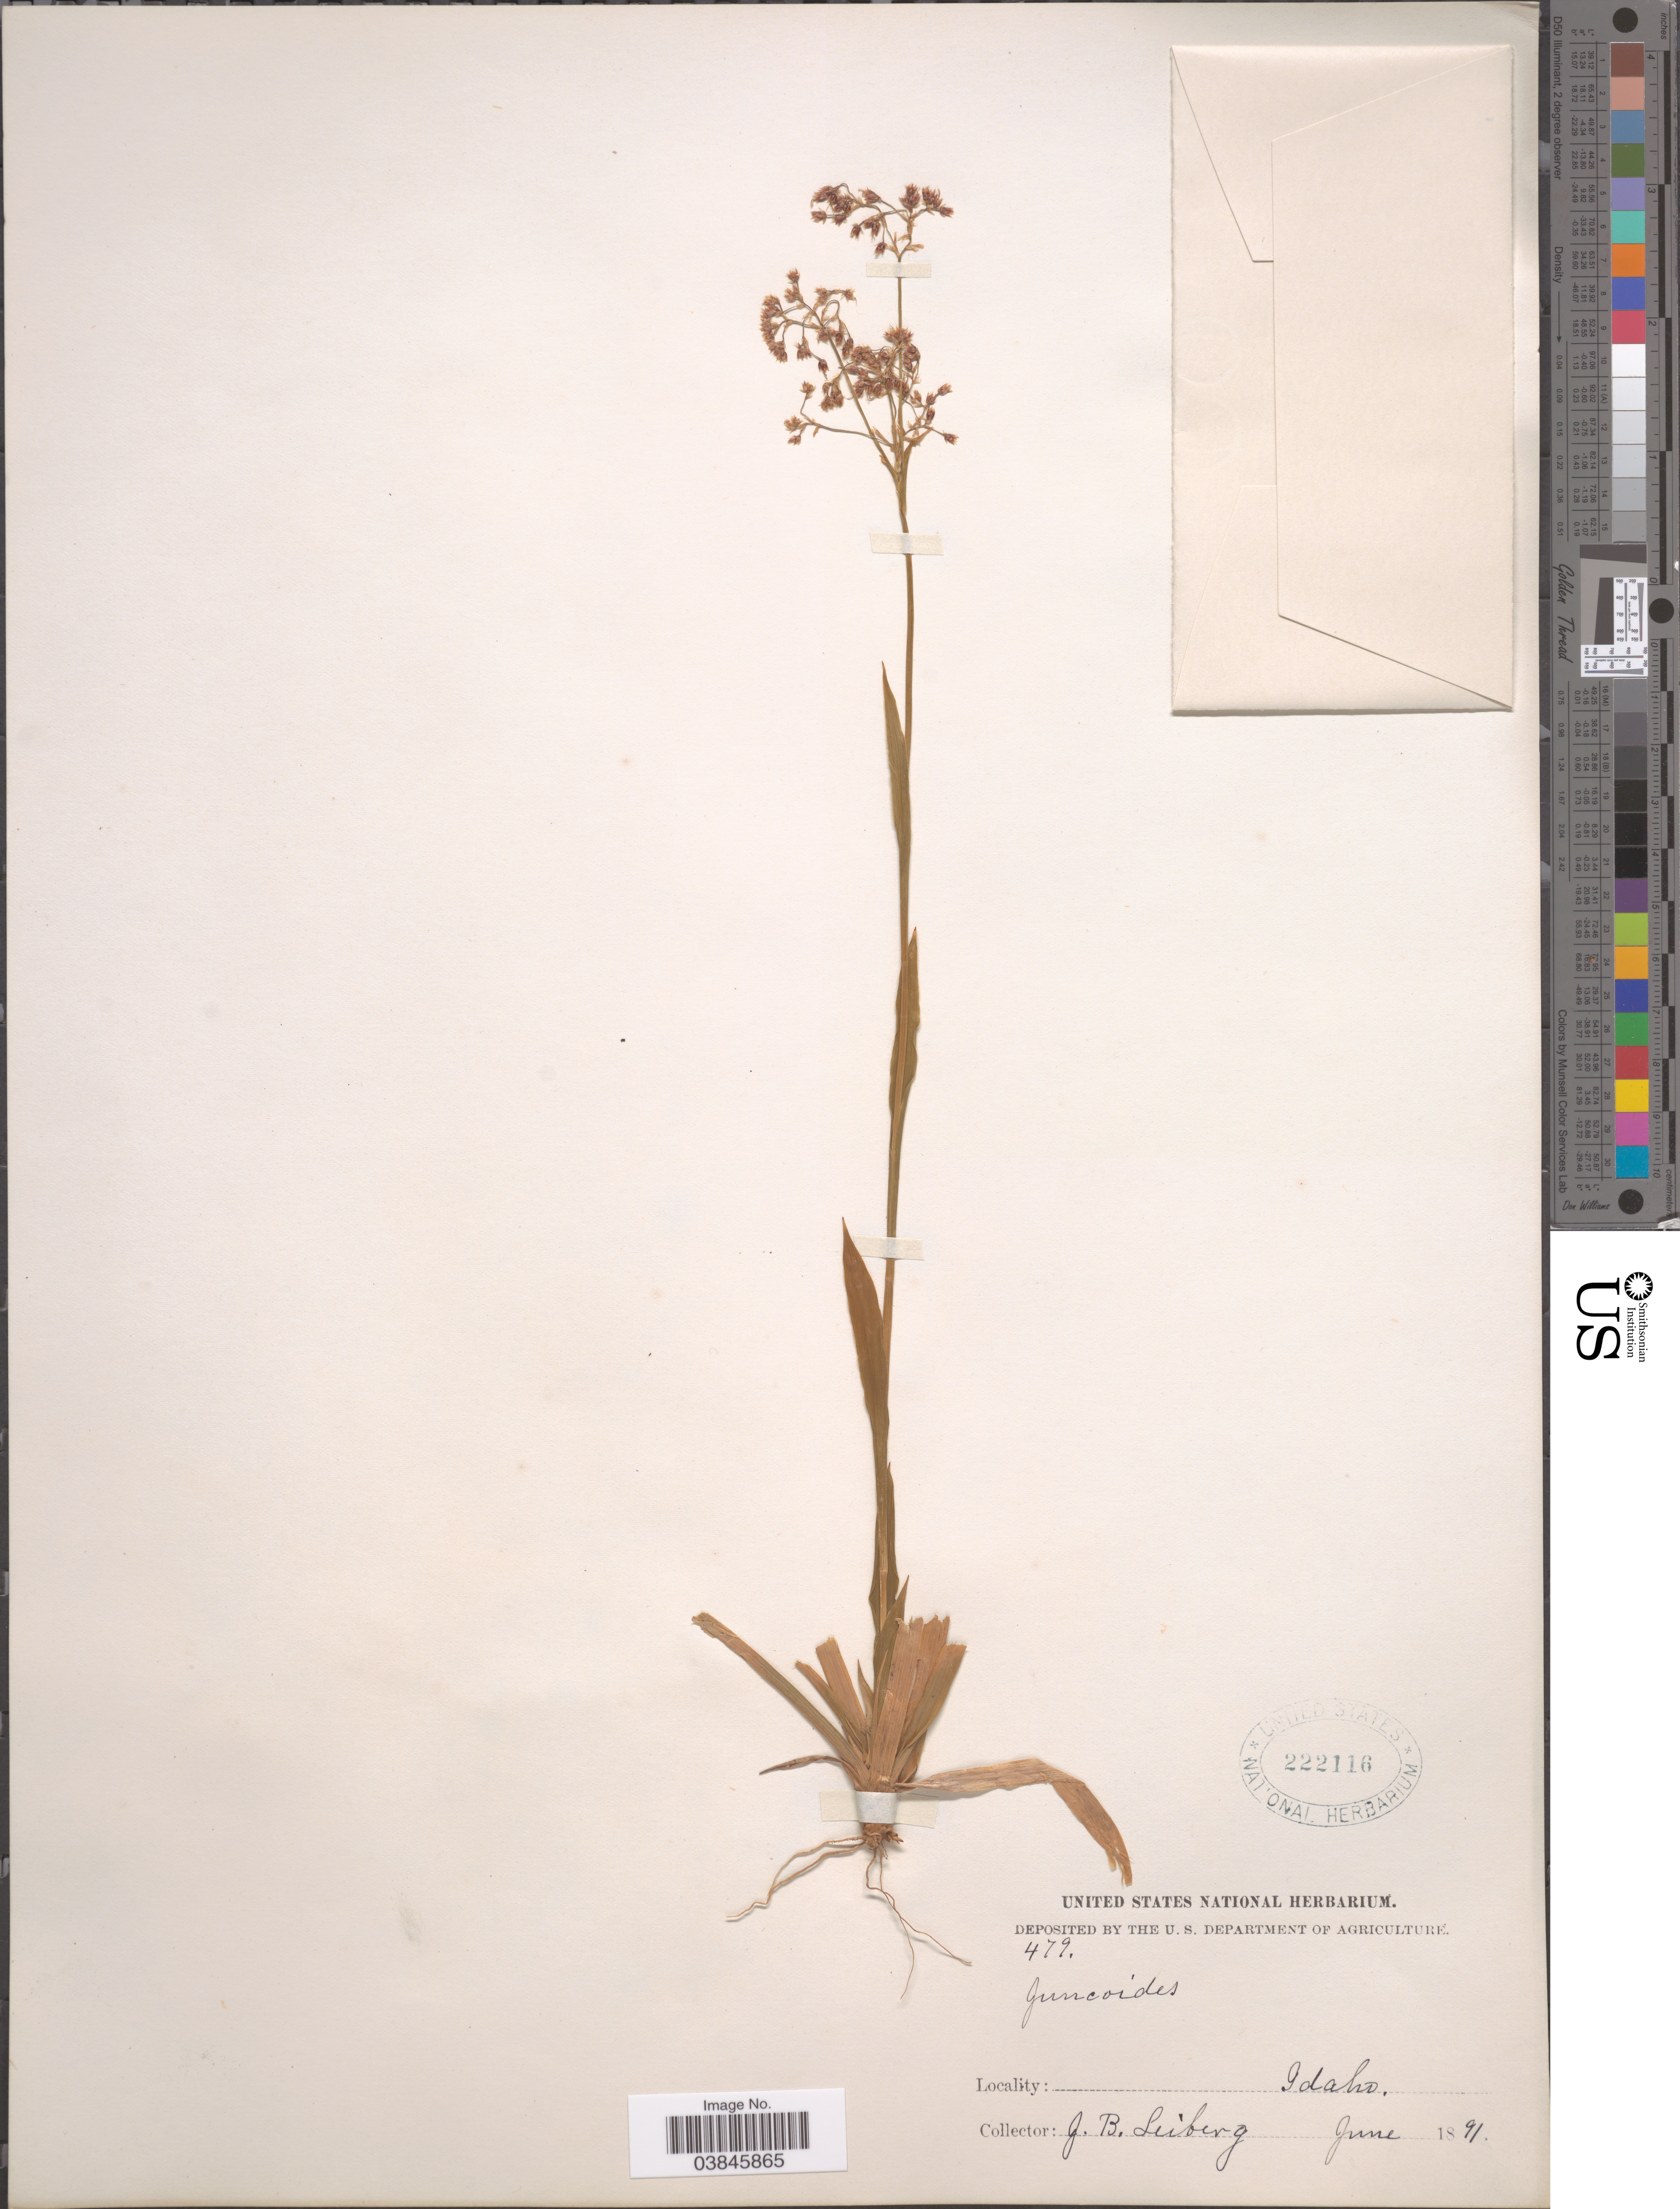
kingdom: Plantae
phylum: Tracheophyta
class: Liliopsida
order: Poales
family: Juncaceae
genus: Luzula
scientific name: Luzula glabrata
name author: (Hoppe) Desv.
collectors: J. B. Leiberg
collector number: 479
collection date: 1891-06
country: United States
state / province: Idaho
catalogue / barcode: US 222116